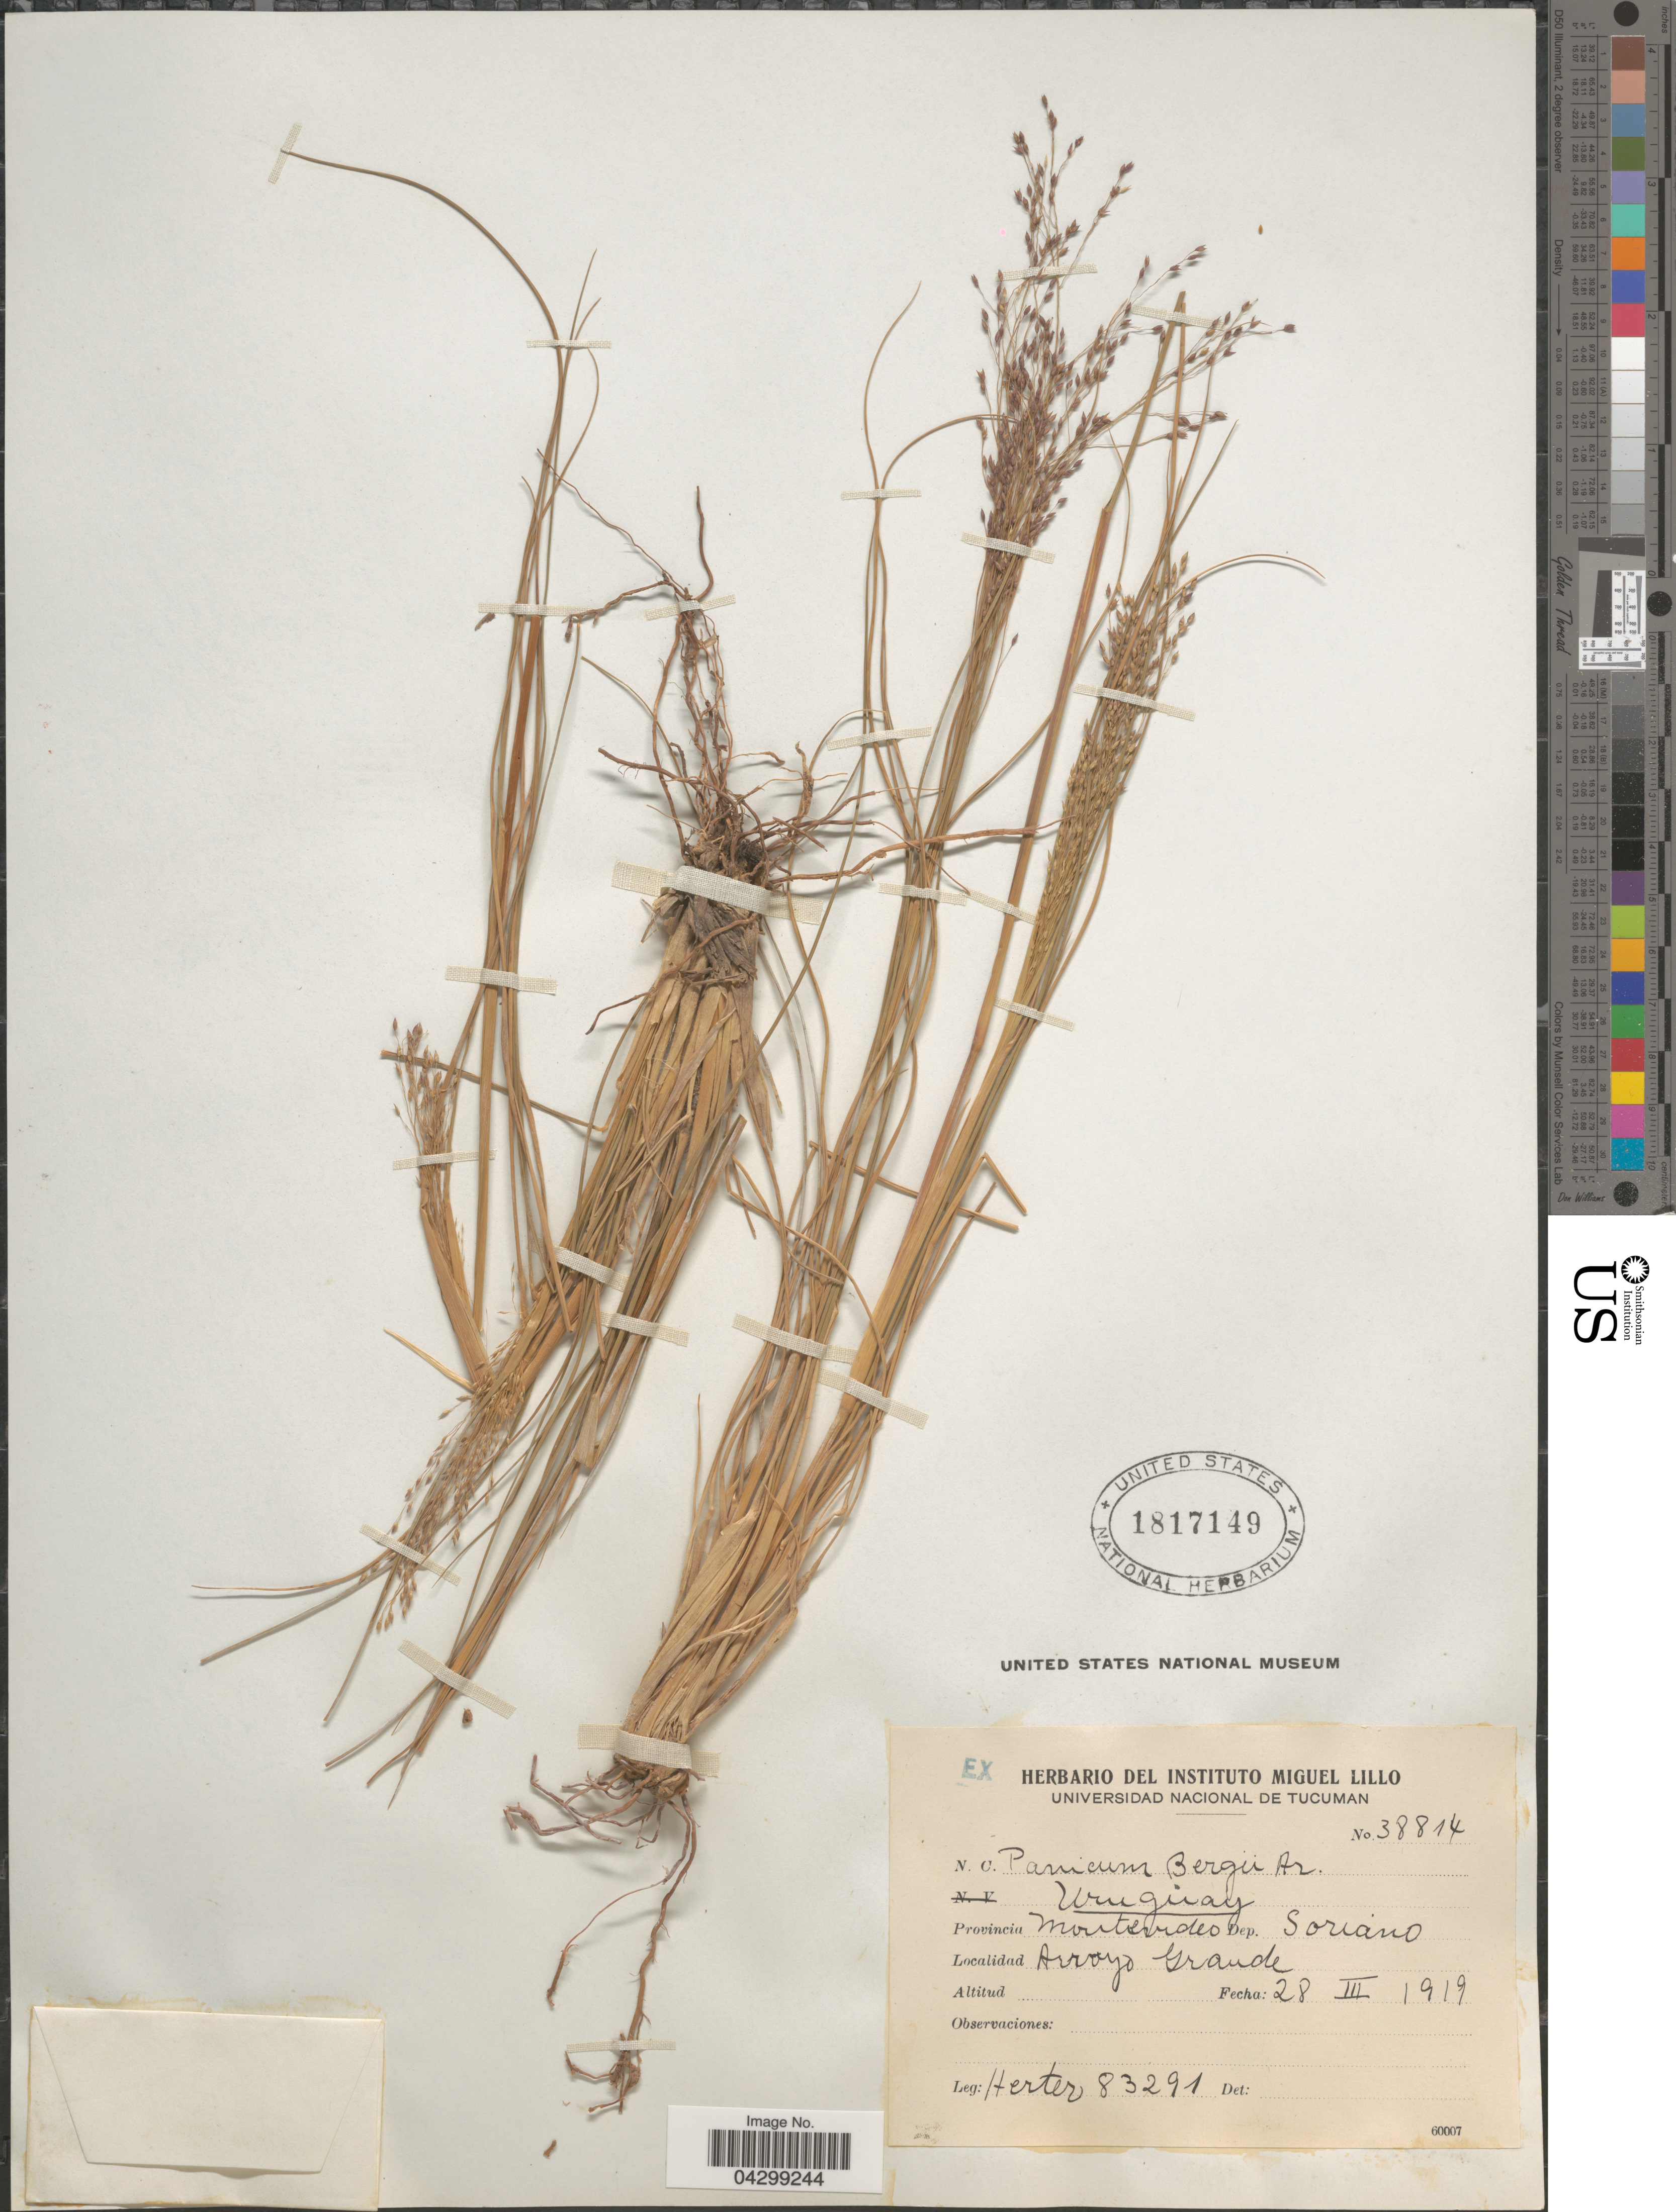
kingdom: Plantae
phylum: Tracheophyta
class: Liliopsida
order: Poales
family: Poaceae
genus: Panicum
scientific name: Panicum bergii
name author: Arechav.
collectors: Herter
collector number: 83291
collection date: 1919-03-28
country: Uruguay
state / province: Montevideo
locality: Dep. Soriano. Arroyo Grande.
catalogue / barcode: US 1817149